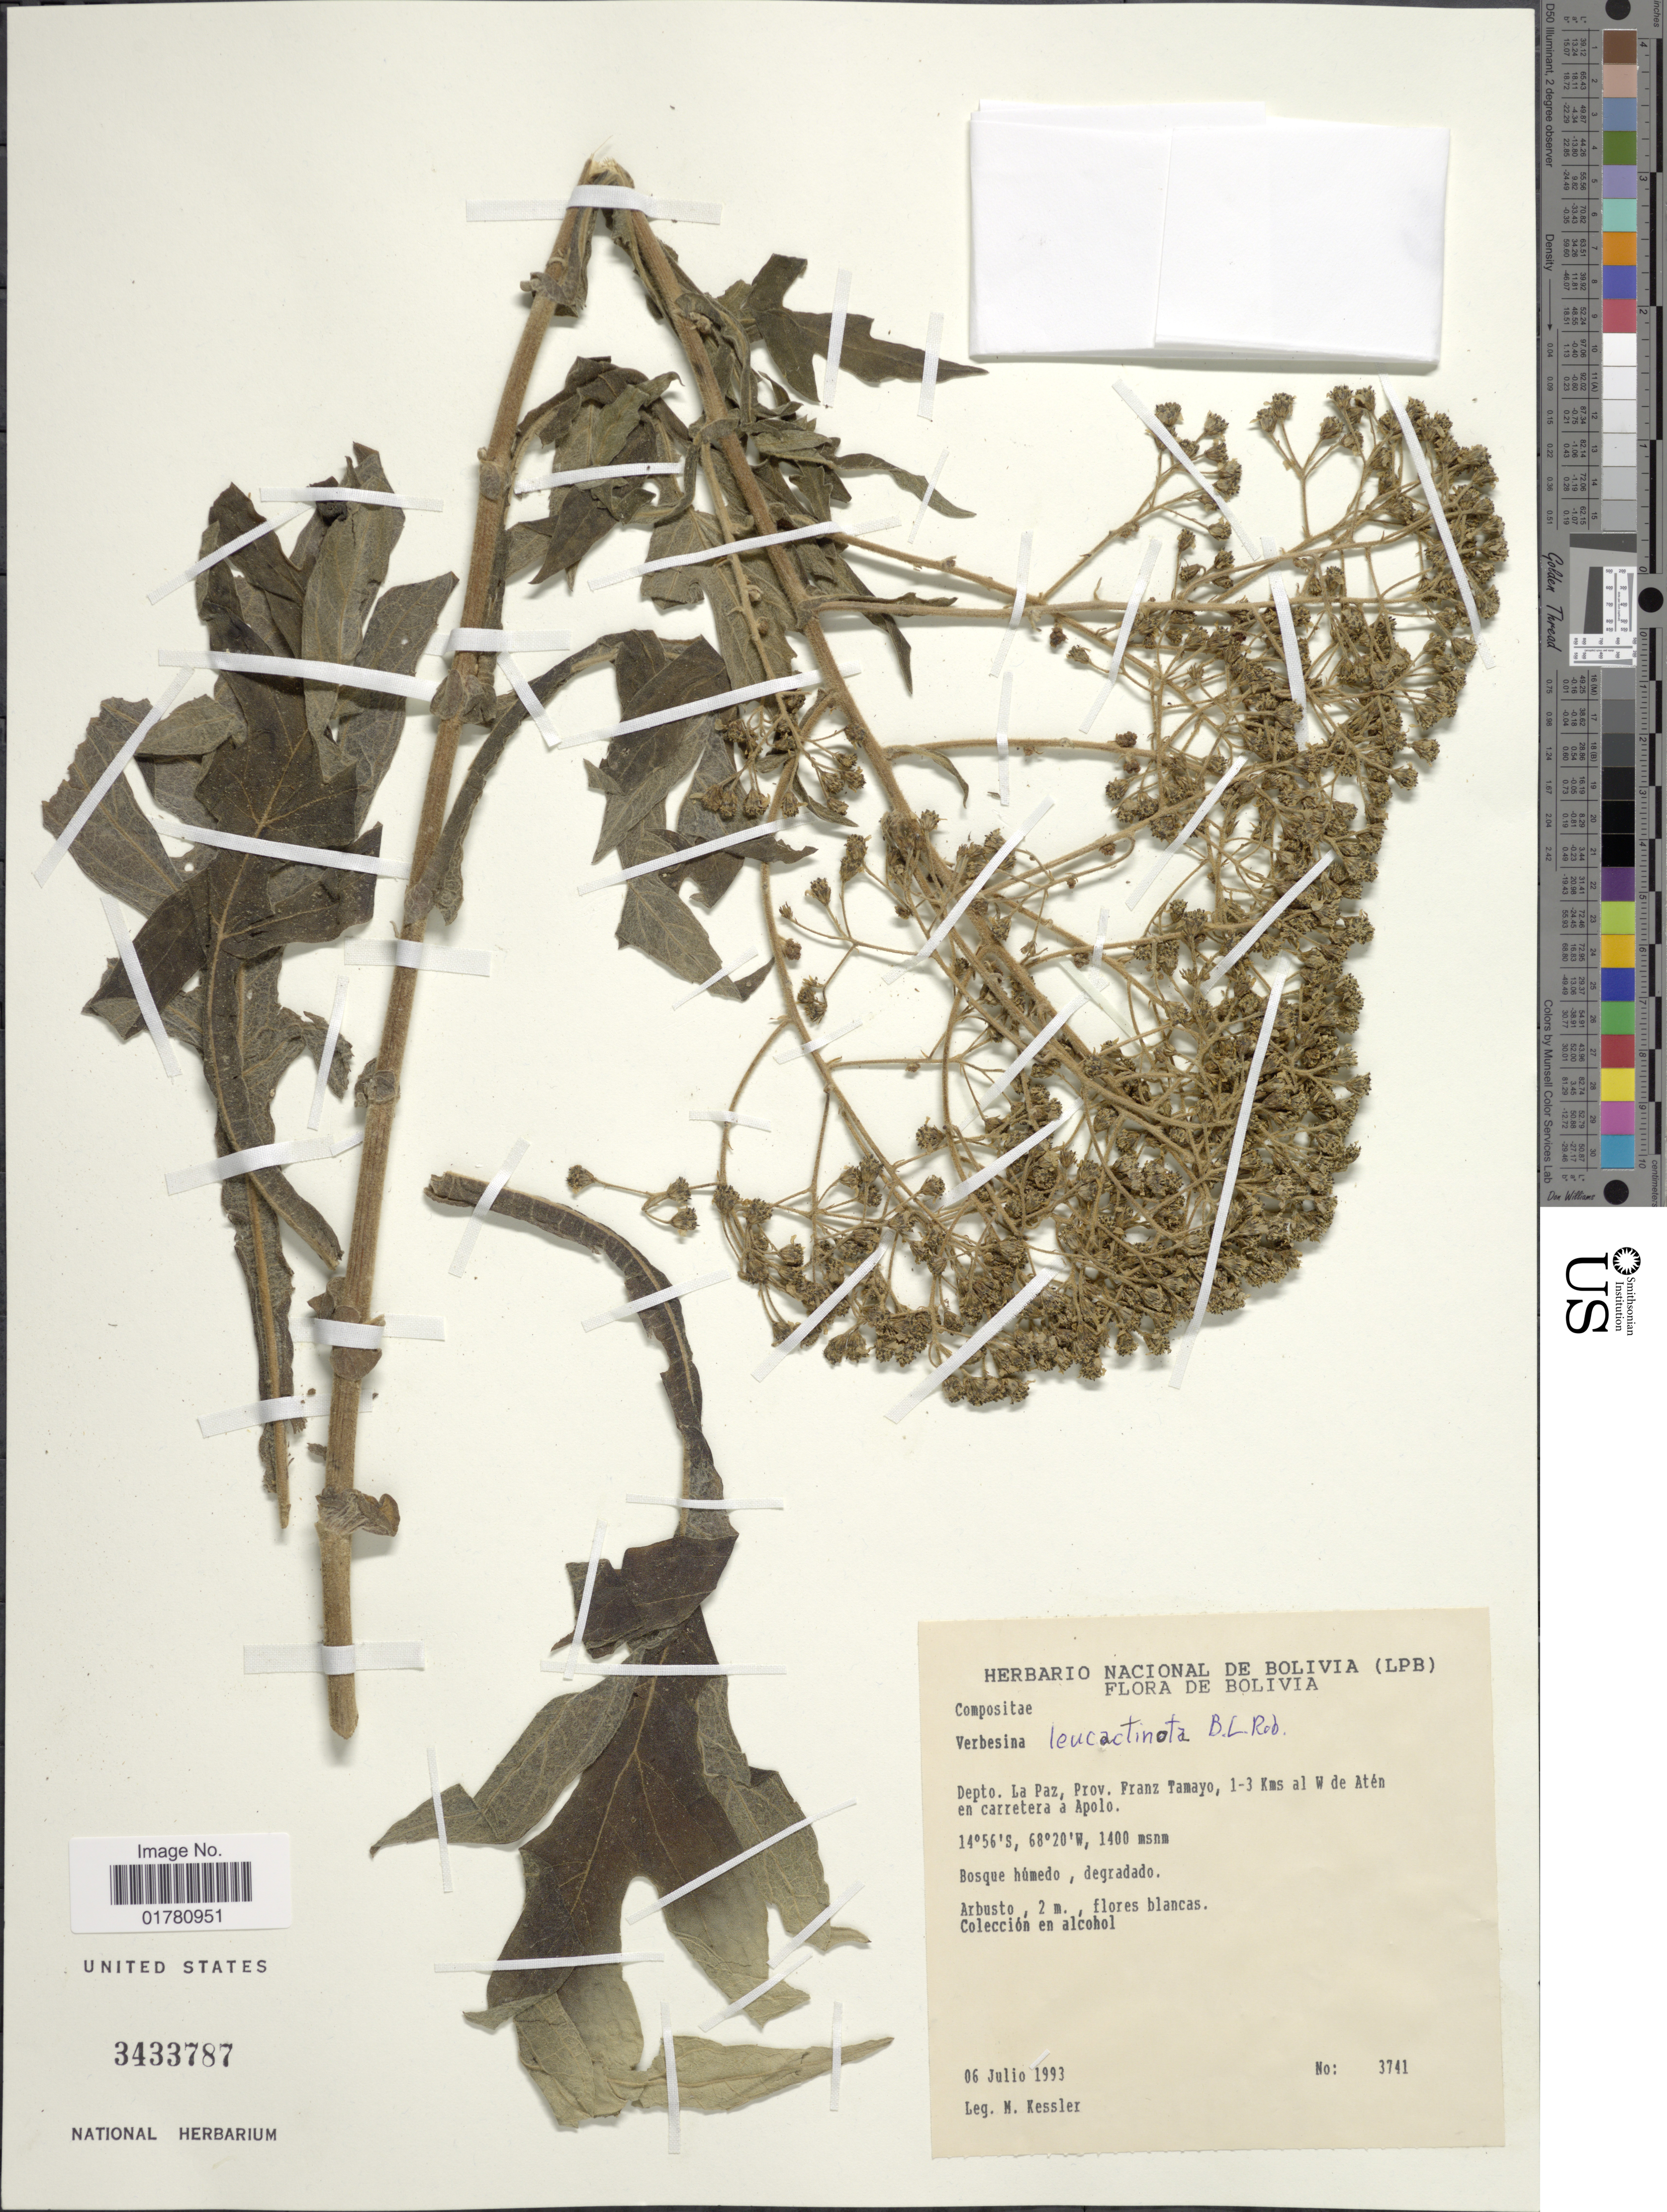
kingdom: Plantae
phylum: Tracheophyta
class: Magnoliopsida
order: Asterales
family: Asteraceae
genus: Verbesina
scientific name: Verbesina leucactinota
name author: B.L. Rob.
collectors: M. Kessler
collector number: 3741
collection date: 1993-07-06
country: Bolivia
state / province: La Paz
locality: Depto La Paz, prov. Franz Tamayo, 1-3 kms al W de Atén en carretera a Apolo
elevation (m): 1400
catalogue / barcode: US 3433787